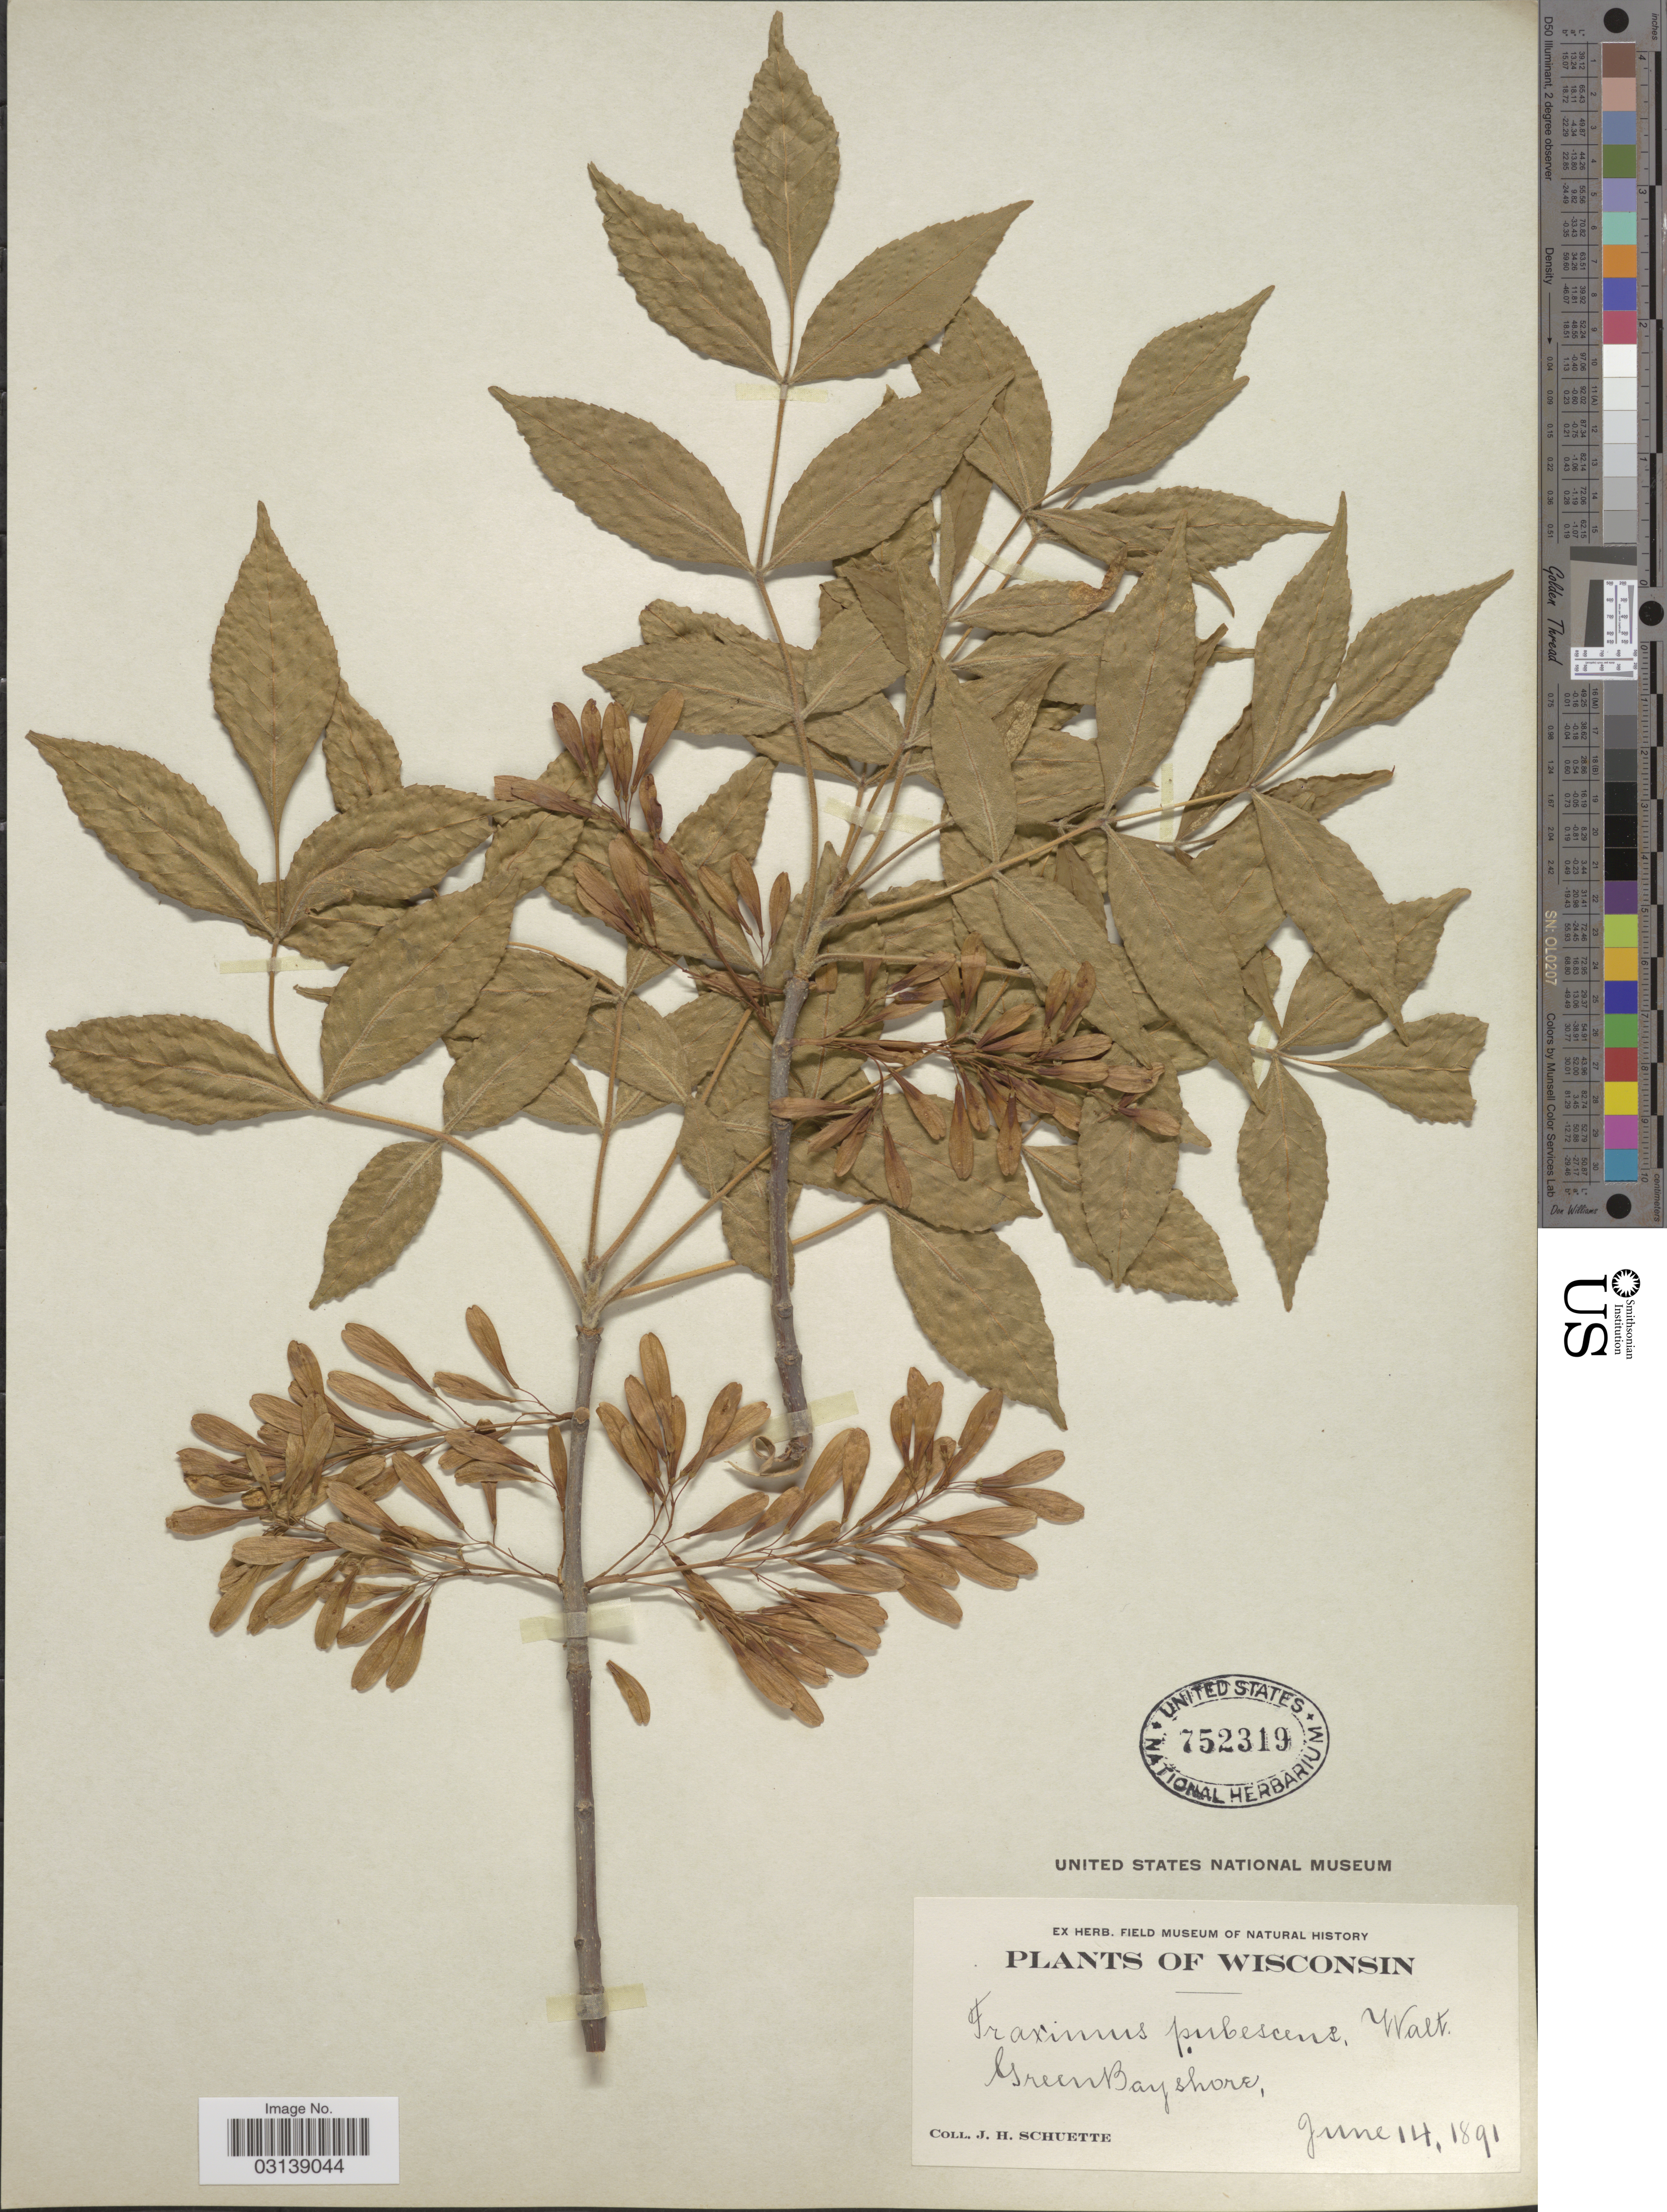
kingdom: Plantae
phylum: Tracheophyta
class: Magnoliopsida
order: Lamiales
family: Oleaceae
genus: Fraxinus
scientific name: Fraxinus pennsylvanica var. pubescens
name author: (Lam.) Lingelsh.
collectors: J. H. Schuette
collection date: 1891-06-14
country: United States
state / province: Wisconsin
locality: Green Bay shore.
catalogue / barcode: US 752319